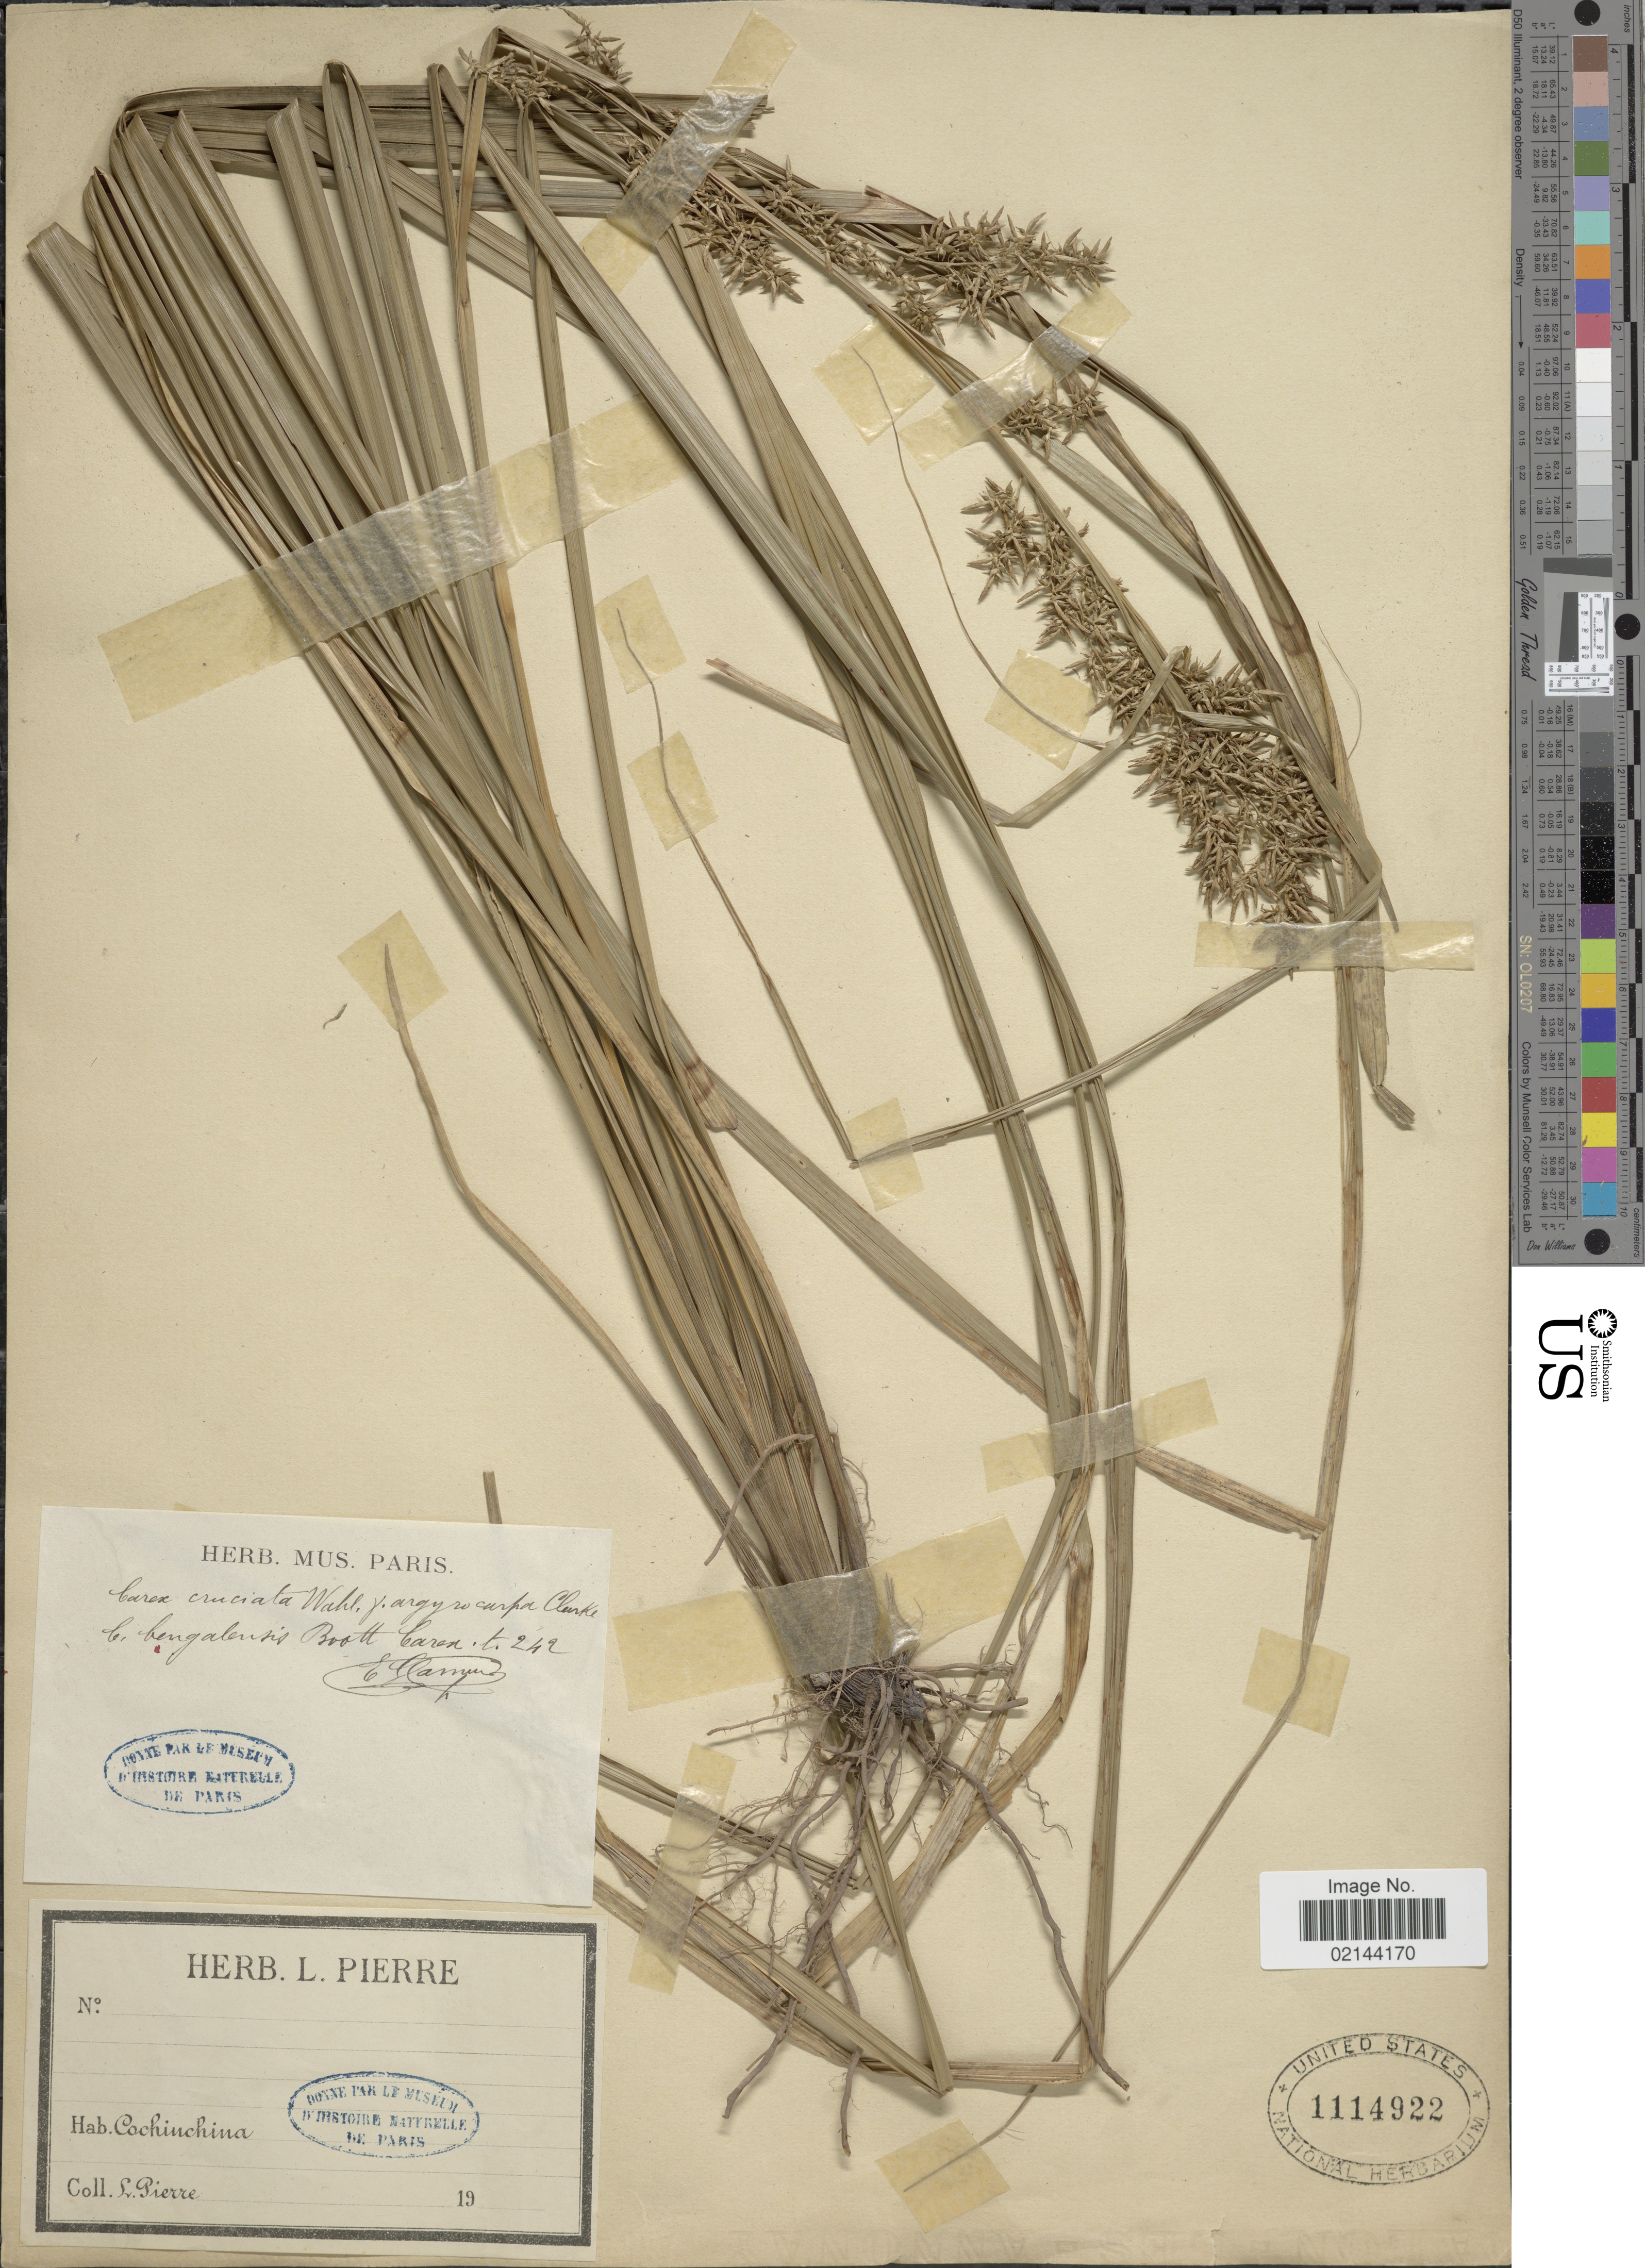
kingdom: Plantae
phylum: Tracheophyta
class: Liliopsida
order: Poales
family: Cyperaceae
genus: Carex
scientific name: Carex cruciata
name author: Wahlenb.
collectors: L. Pierre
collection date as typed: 19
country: Vietnam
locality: Cochinchina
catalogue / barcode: US 1114922